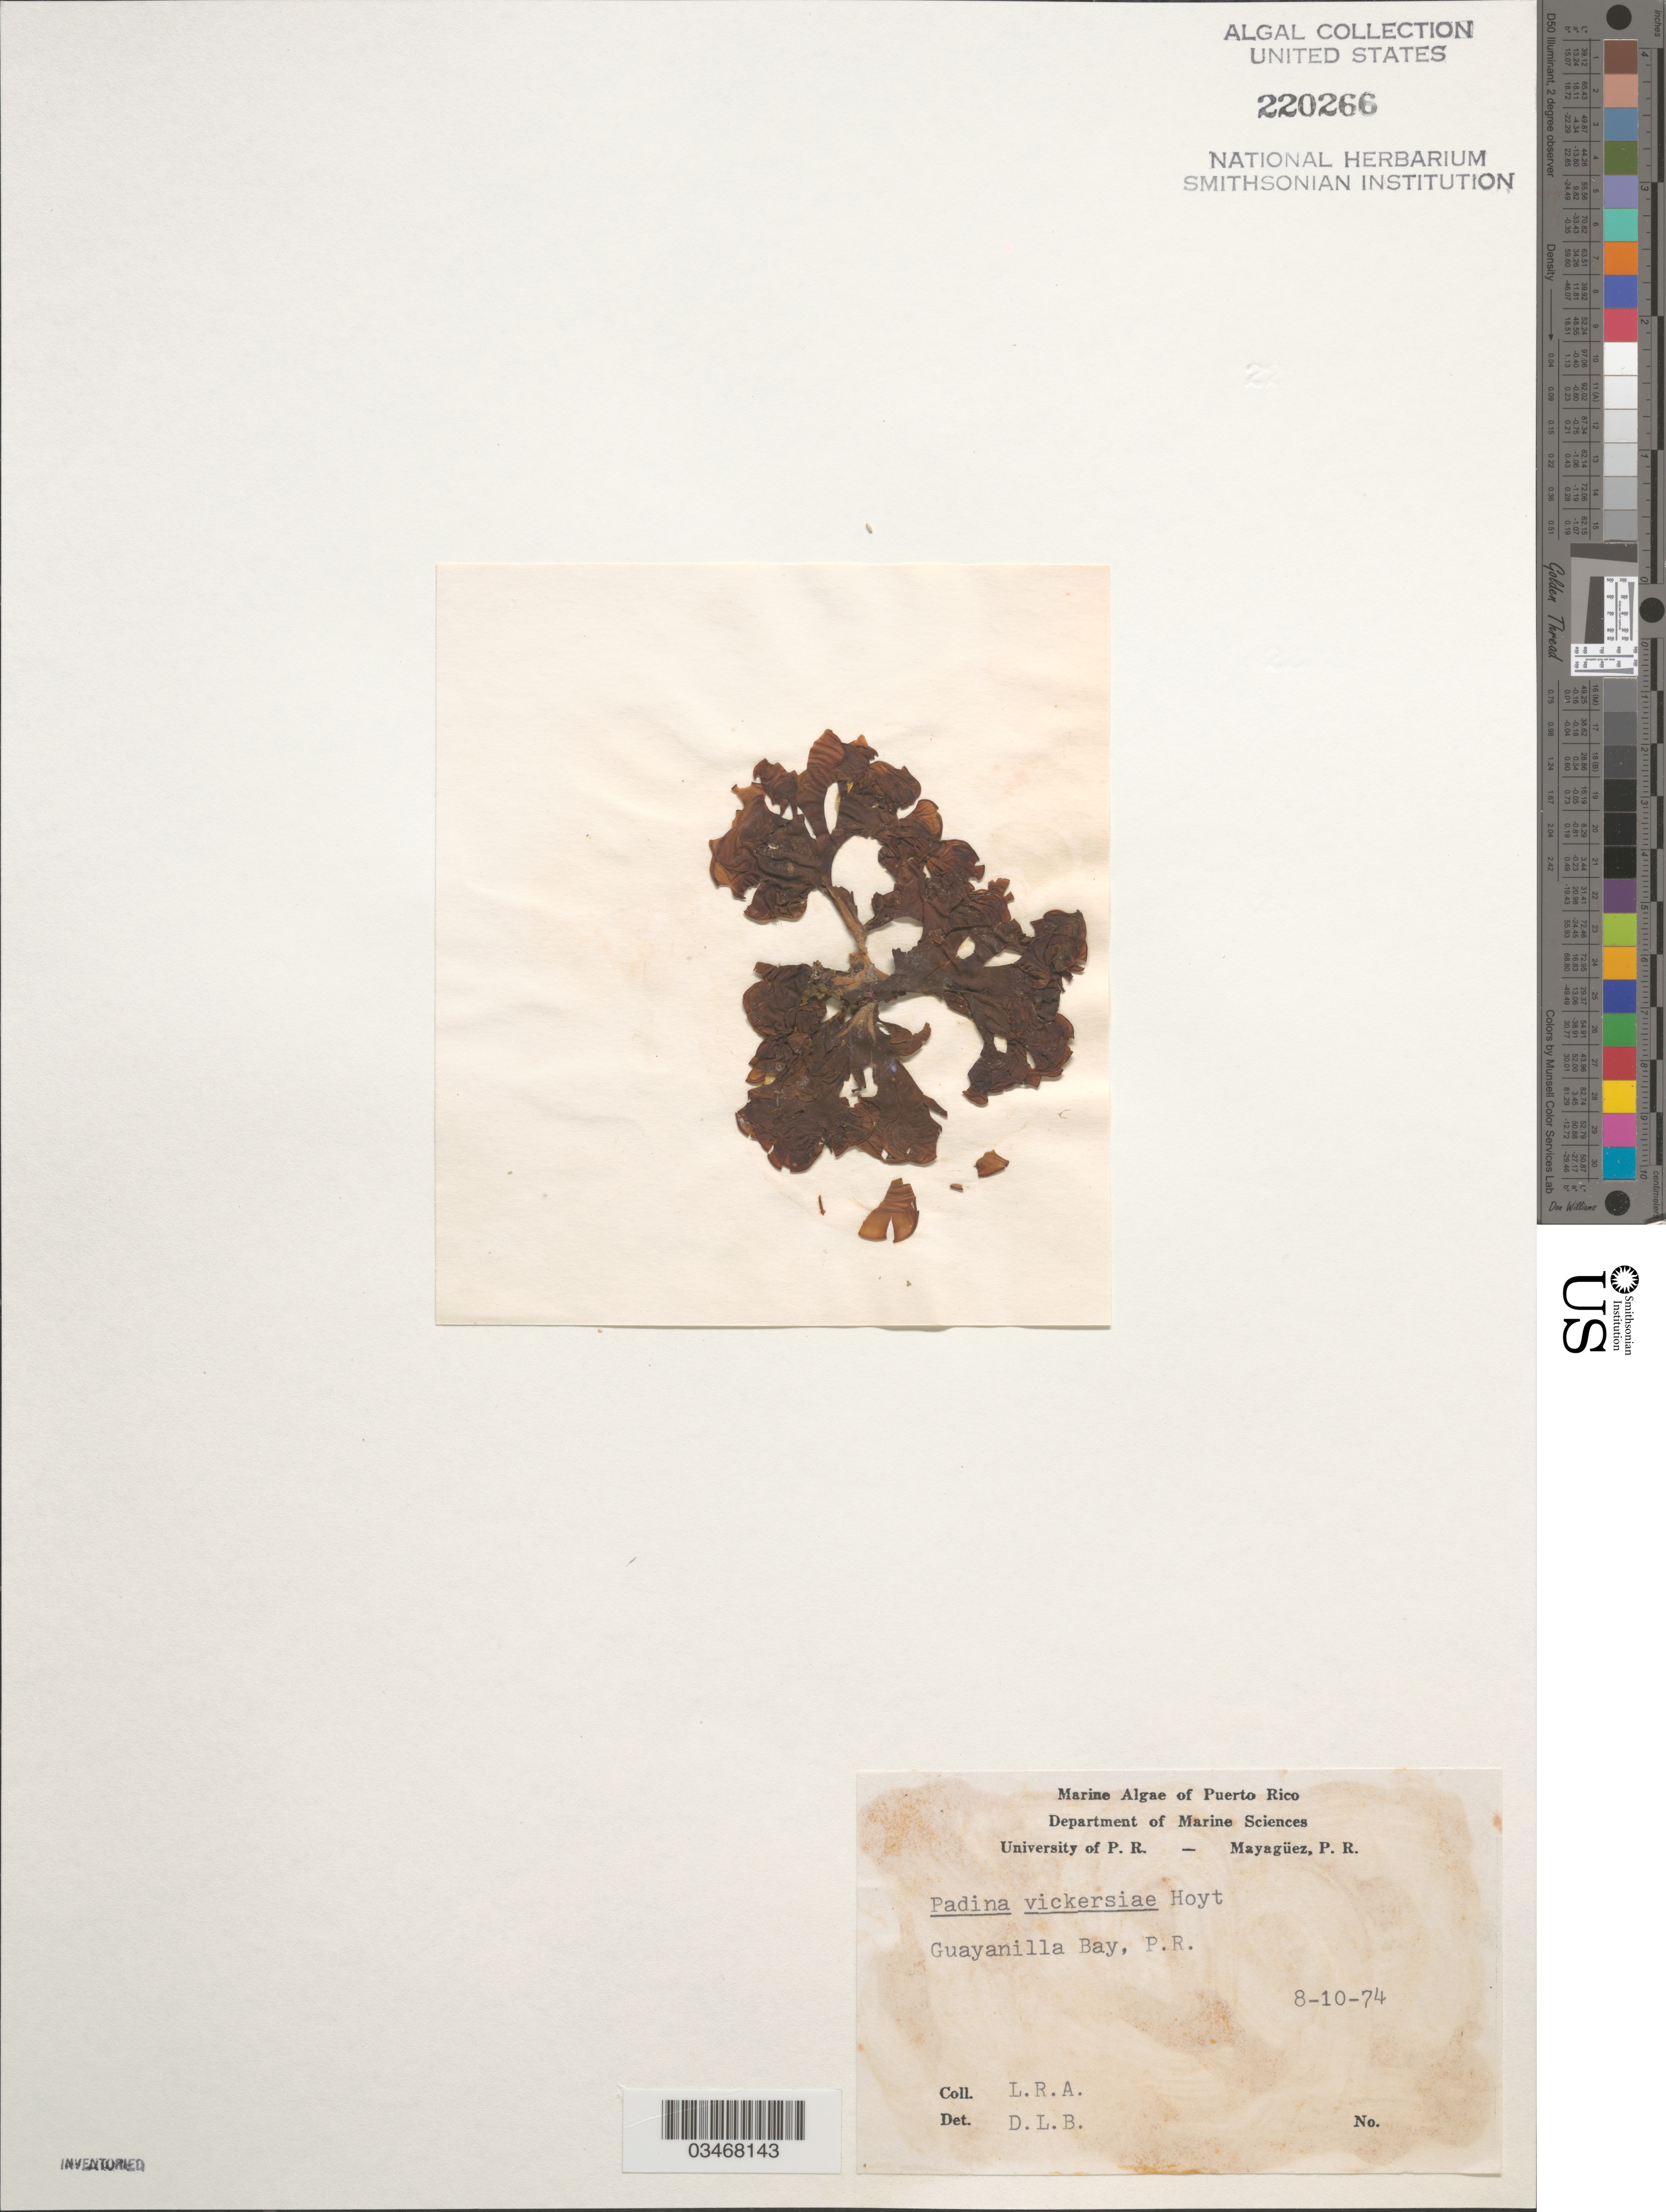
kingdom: Chromista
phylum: Ochrophyta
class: Phaeophyceae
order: Dictyotales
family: Dictyotaceae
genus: Padina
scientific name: Padina gymnospora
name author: (Kütz.) O.G. Sond.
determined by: Algae name updating Project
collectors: L. Almodovar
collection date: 1974-08-10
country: Puerto Rico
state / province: Guayanilla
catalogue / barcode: US 220266